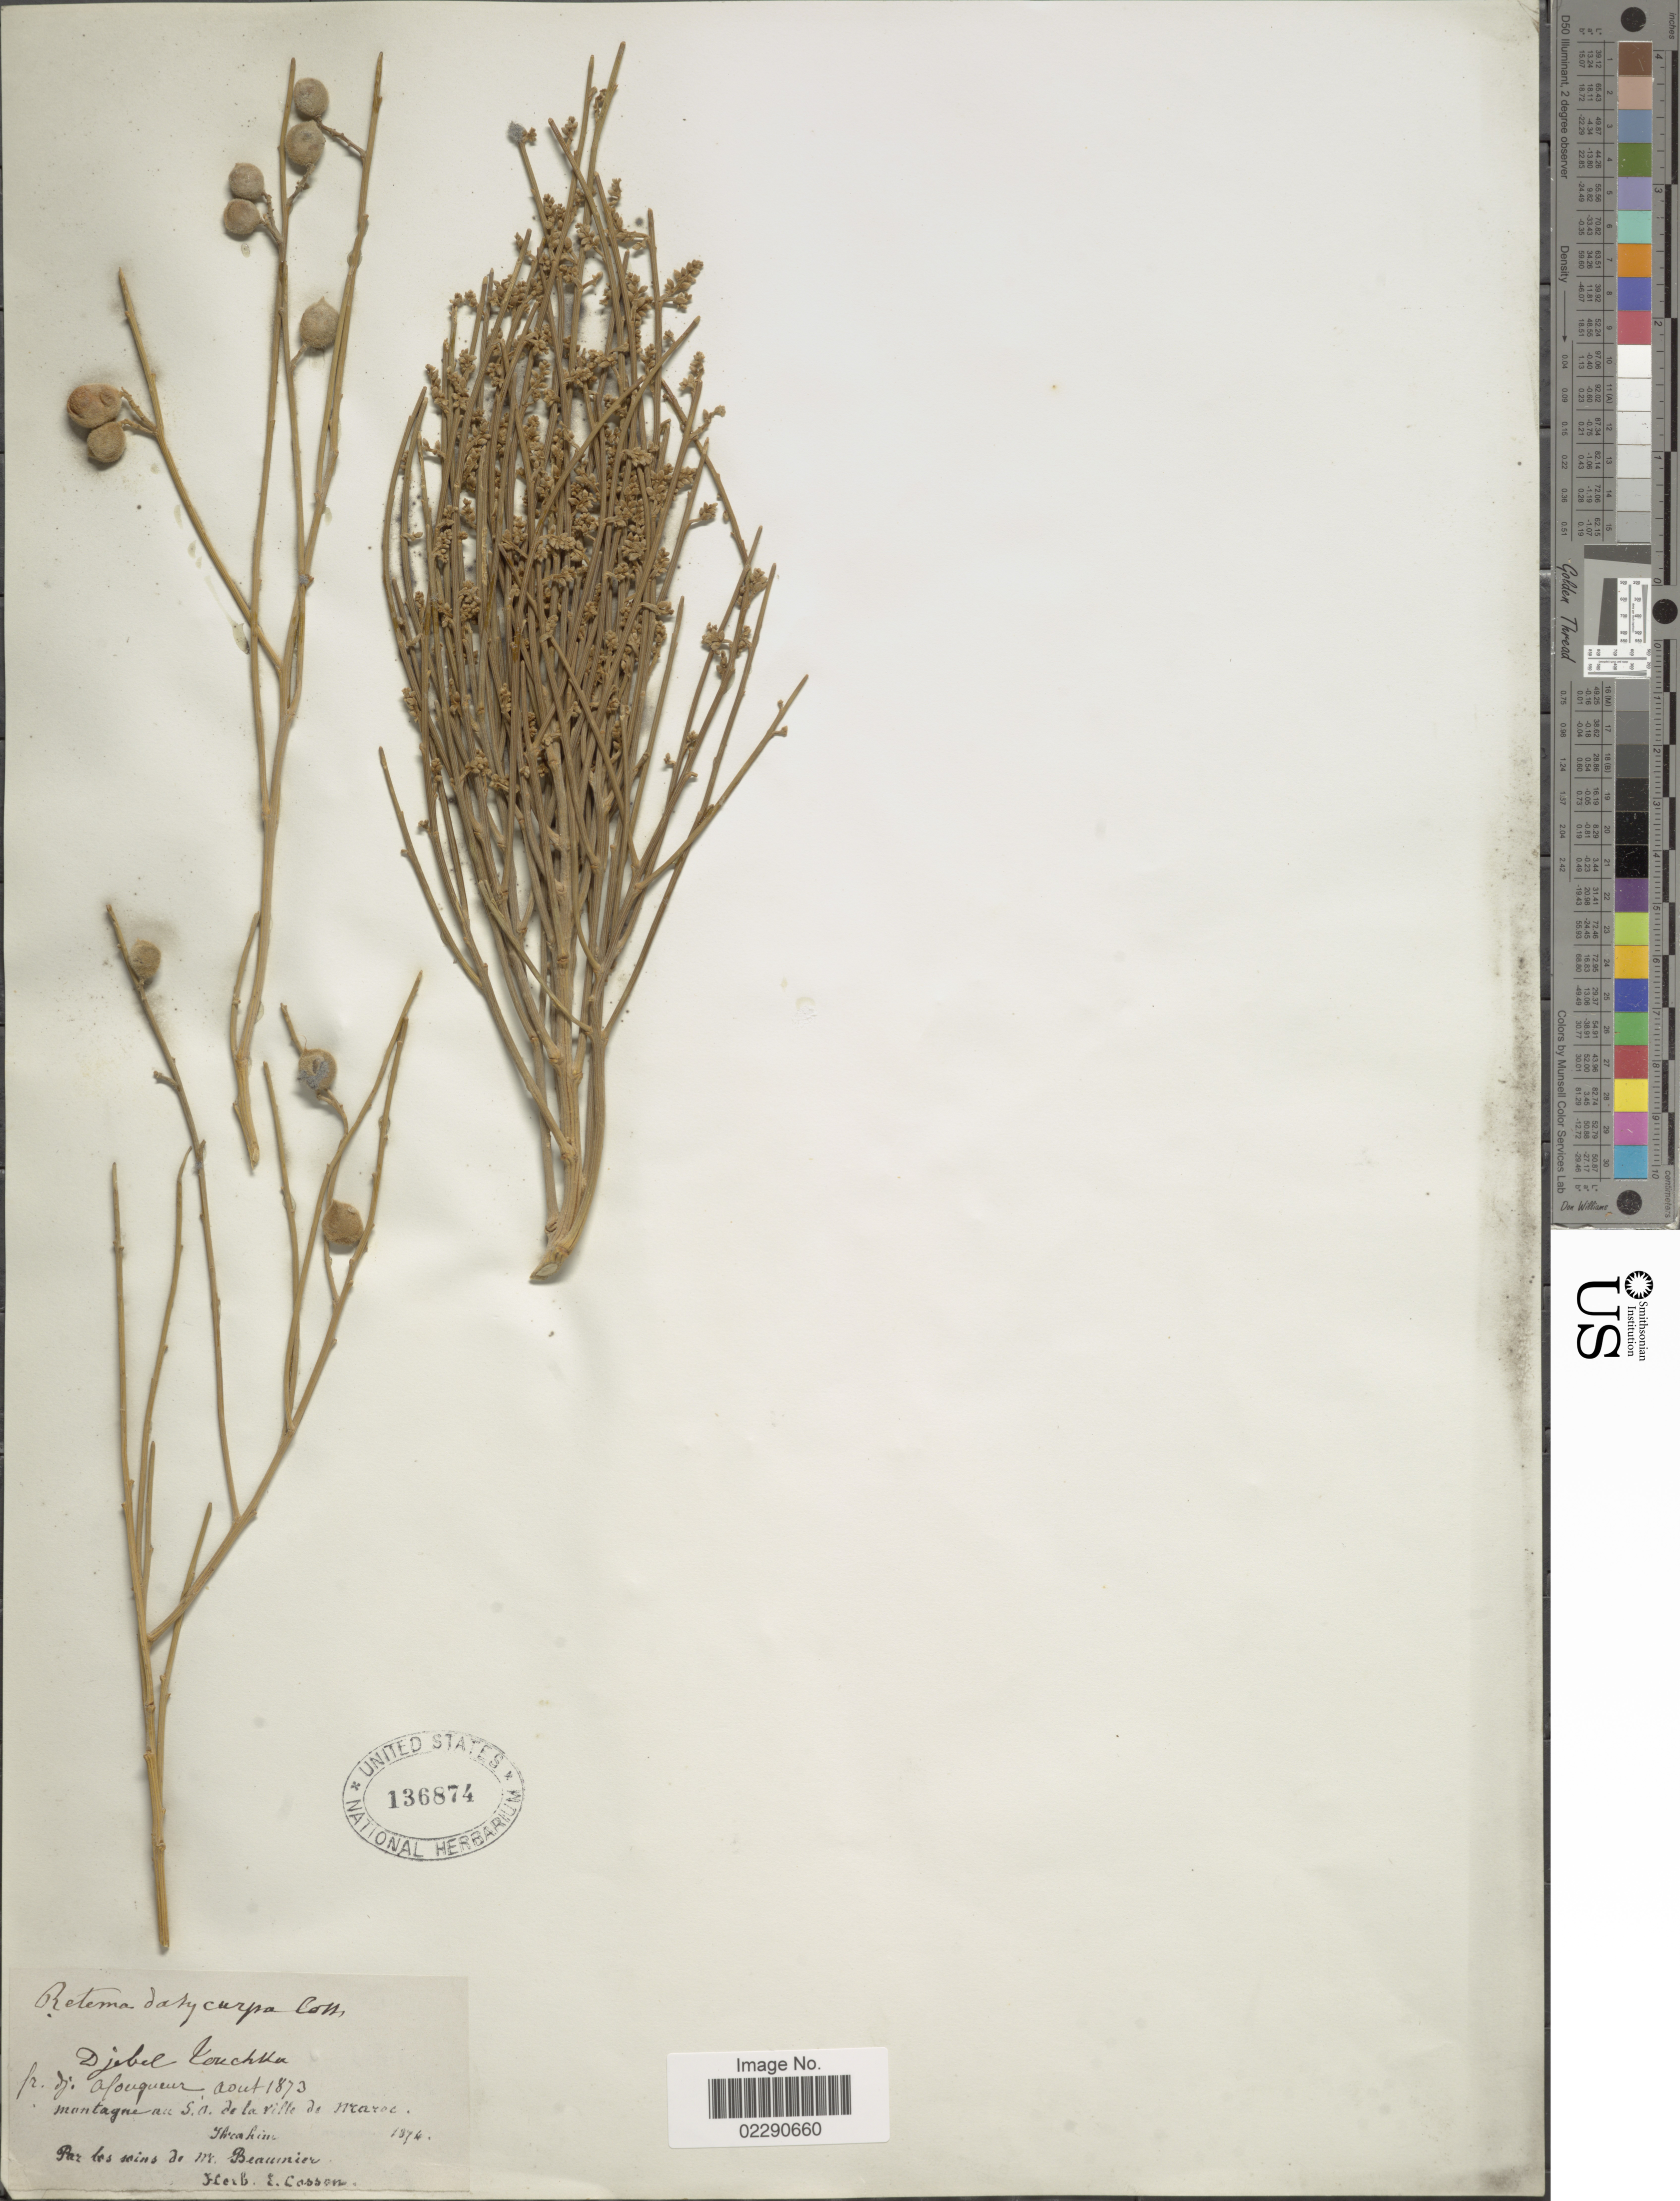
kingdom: Plantae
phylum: Tracheophyta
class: Magnoliopsida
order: Fabales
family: Fabaceae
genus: Retama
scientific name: Retama dasycarpa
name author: Coss.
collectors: -. Ibrahim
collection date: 1874-08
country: Morocco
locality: Djebel Touchka, fr Dj. Afougueur, montagne au S.O. de la ville de Maroc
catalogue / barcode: US 136874